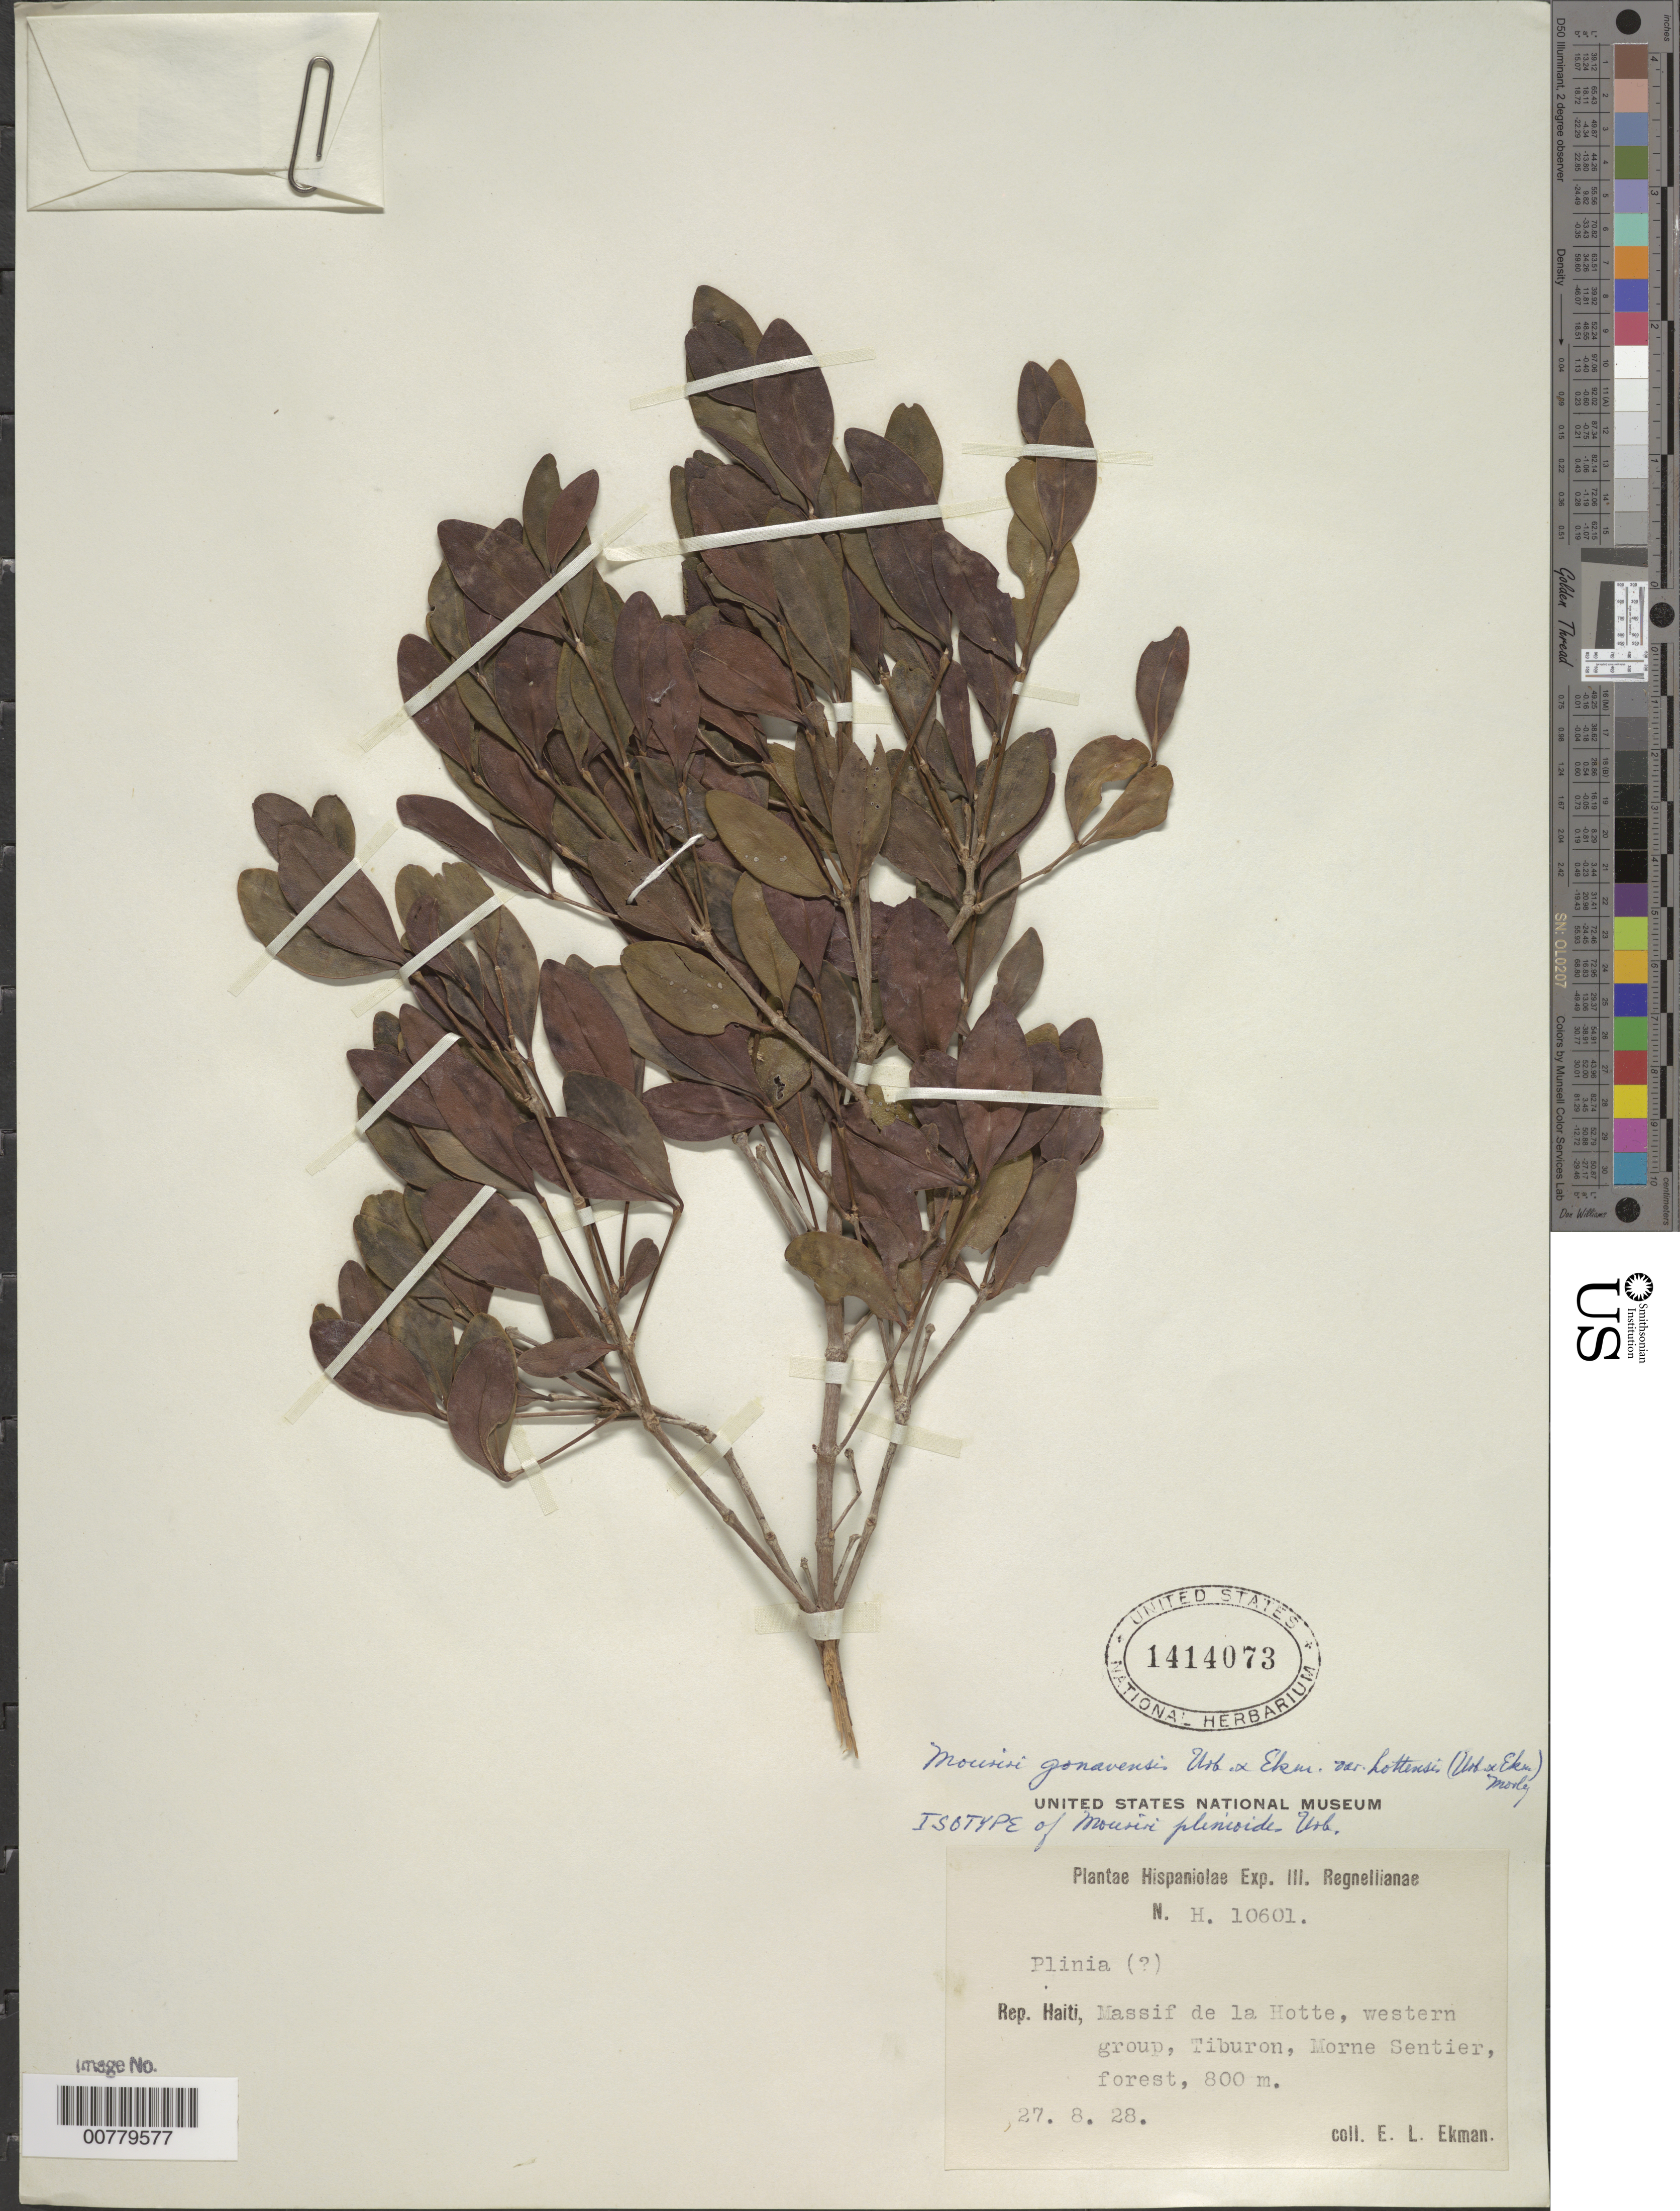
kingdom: Plantae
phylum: Tracheophyta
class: Magnoliopsida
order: Myrtales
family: Melastomataceae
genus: Mouriri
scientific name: Mouriri plinioides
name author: Urb.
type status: Isolectotype; Type Collection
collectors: E. L. Ekman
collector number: H 10601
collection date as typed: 27 Aug 1928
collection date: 1928-08-27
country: Haiti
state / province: Sud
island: Hispaniola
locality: Massif de la Hotte, western group, Tiburon, Morne Sentier.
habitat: Forest.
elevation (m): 800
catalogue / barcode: US 1414073